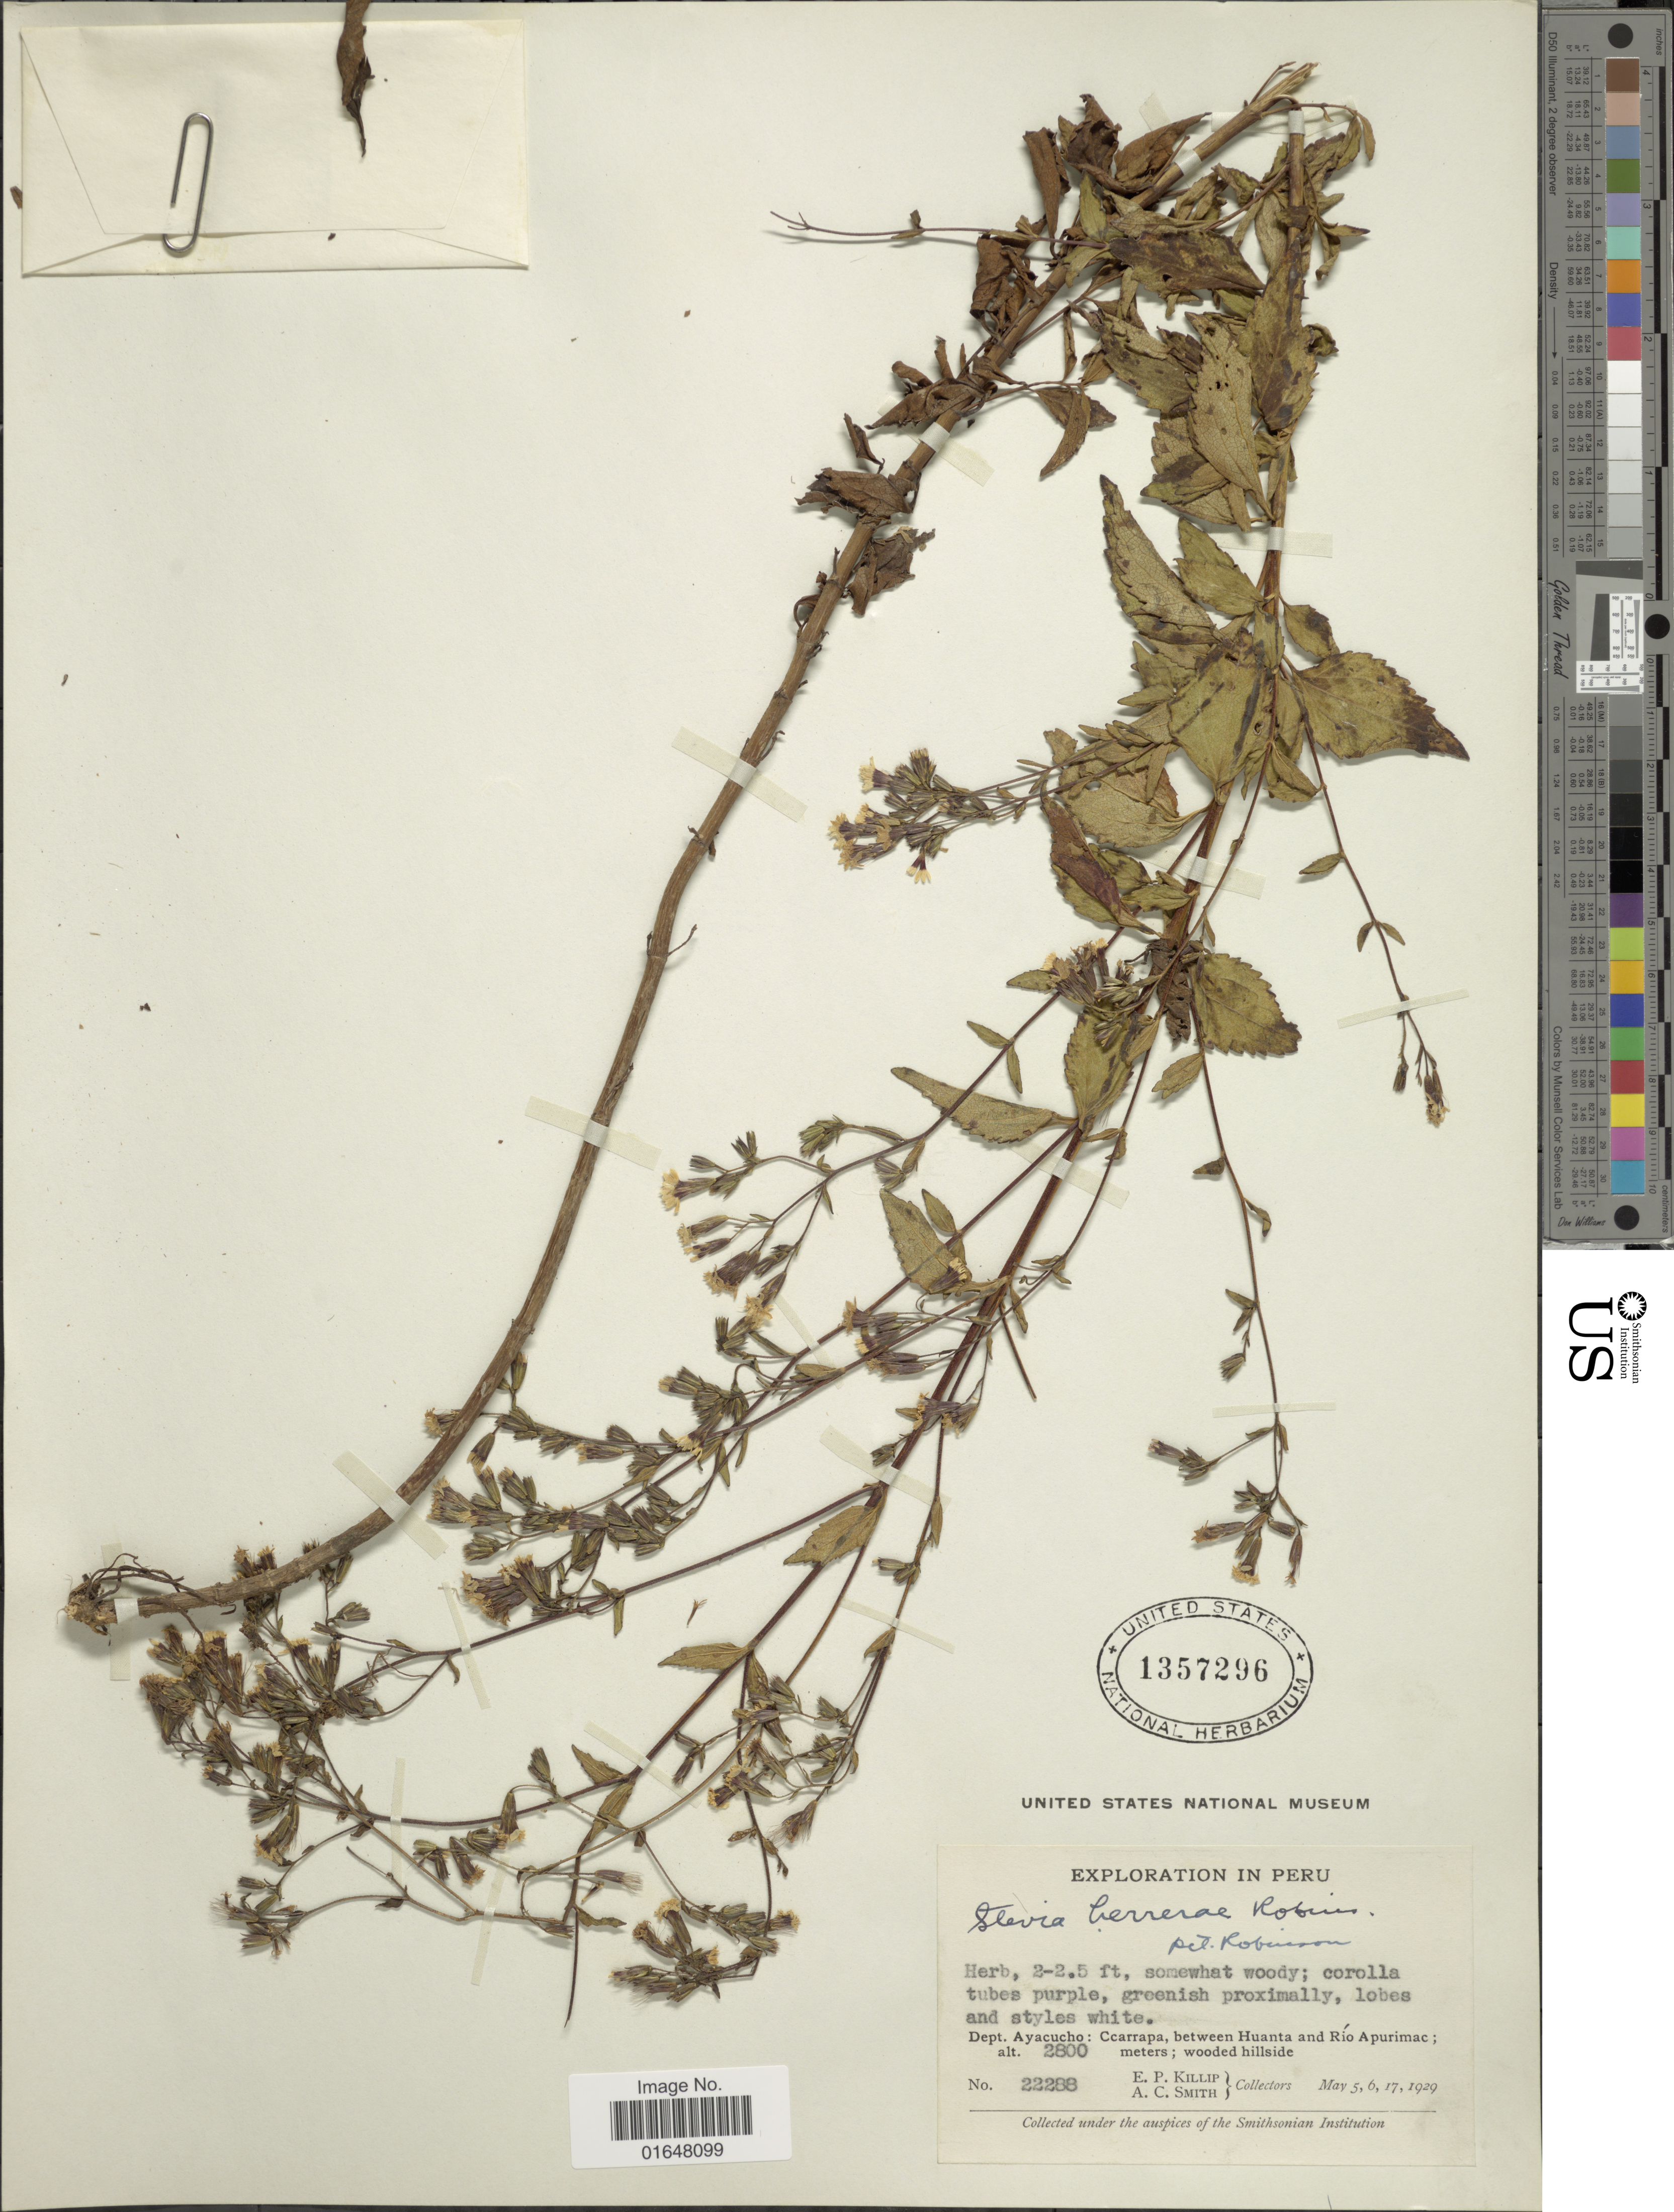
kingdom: Plantae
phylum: Tracheophyta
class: Magnoliopsida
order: Asterales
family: Asteraceae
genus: Stevia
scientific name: Stevia herrerae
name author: B.L. Rob.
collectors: E. P. Killip & A. C. Smith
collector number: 22288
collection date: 1929-05-05/1929-05-17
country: Peru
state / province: Ayacucho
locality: Ccarrapa, between Huanta and Rio Apurimac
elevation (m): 2800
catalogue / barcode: US 1357296